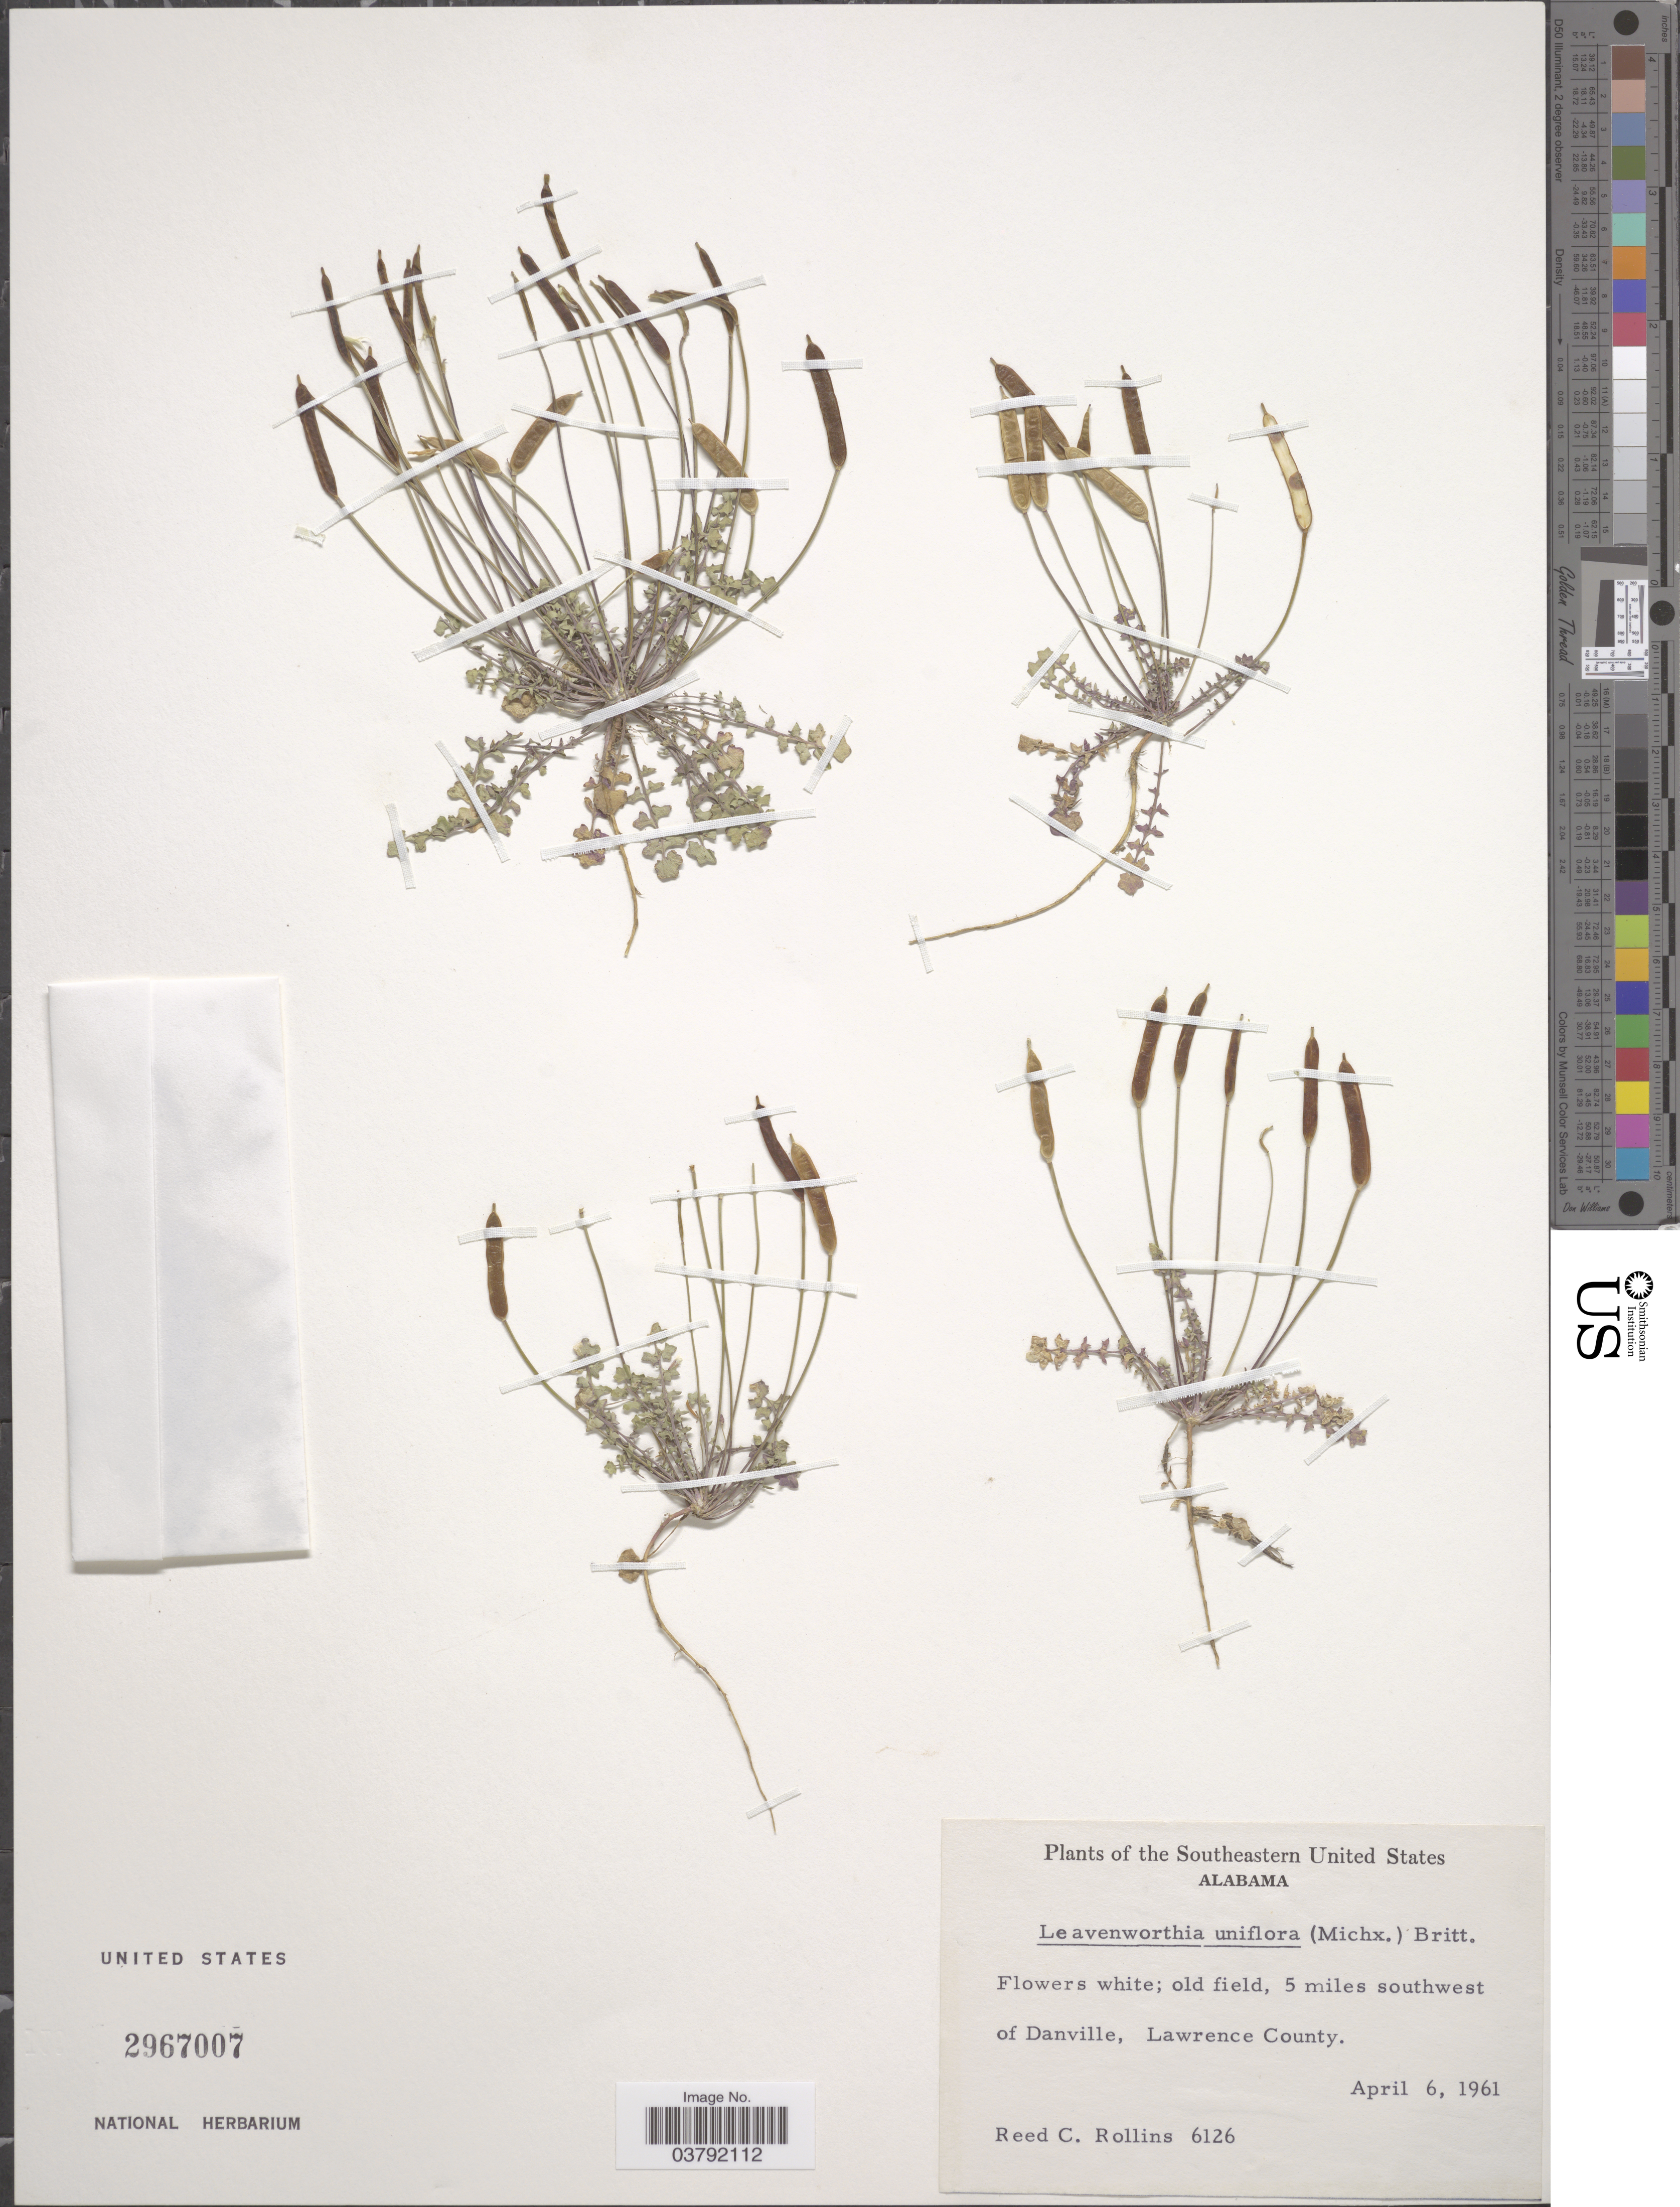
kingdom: Plantae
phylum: Tracheophyta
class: Magnoliopsida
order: Brassicales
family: Brassicaceae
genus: Leavenworthia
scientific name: Leavenworthia uniflora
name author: (Michx.) Britton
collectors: R. C. Rollins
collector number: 6126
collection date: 1961-04-06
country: United States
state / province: Alabama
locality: Southeastern United States. 5 miles southwest of Danville, Lawrence County.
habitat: old field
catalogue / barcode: US 2967007